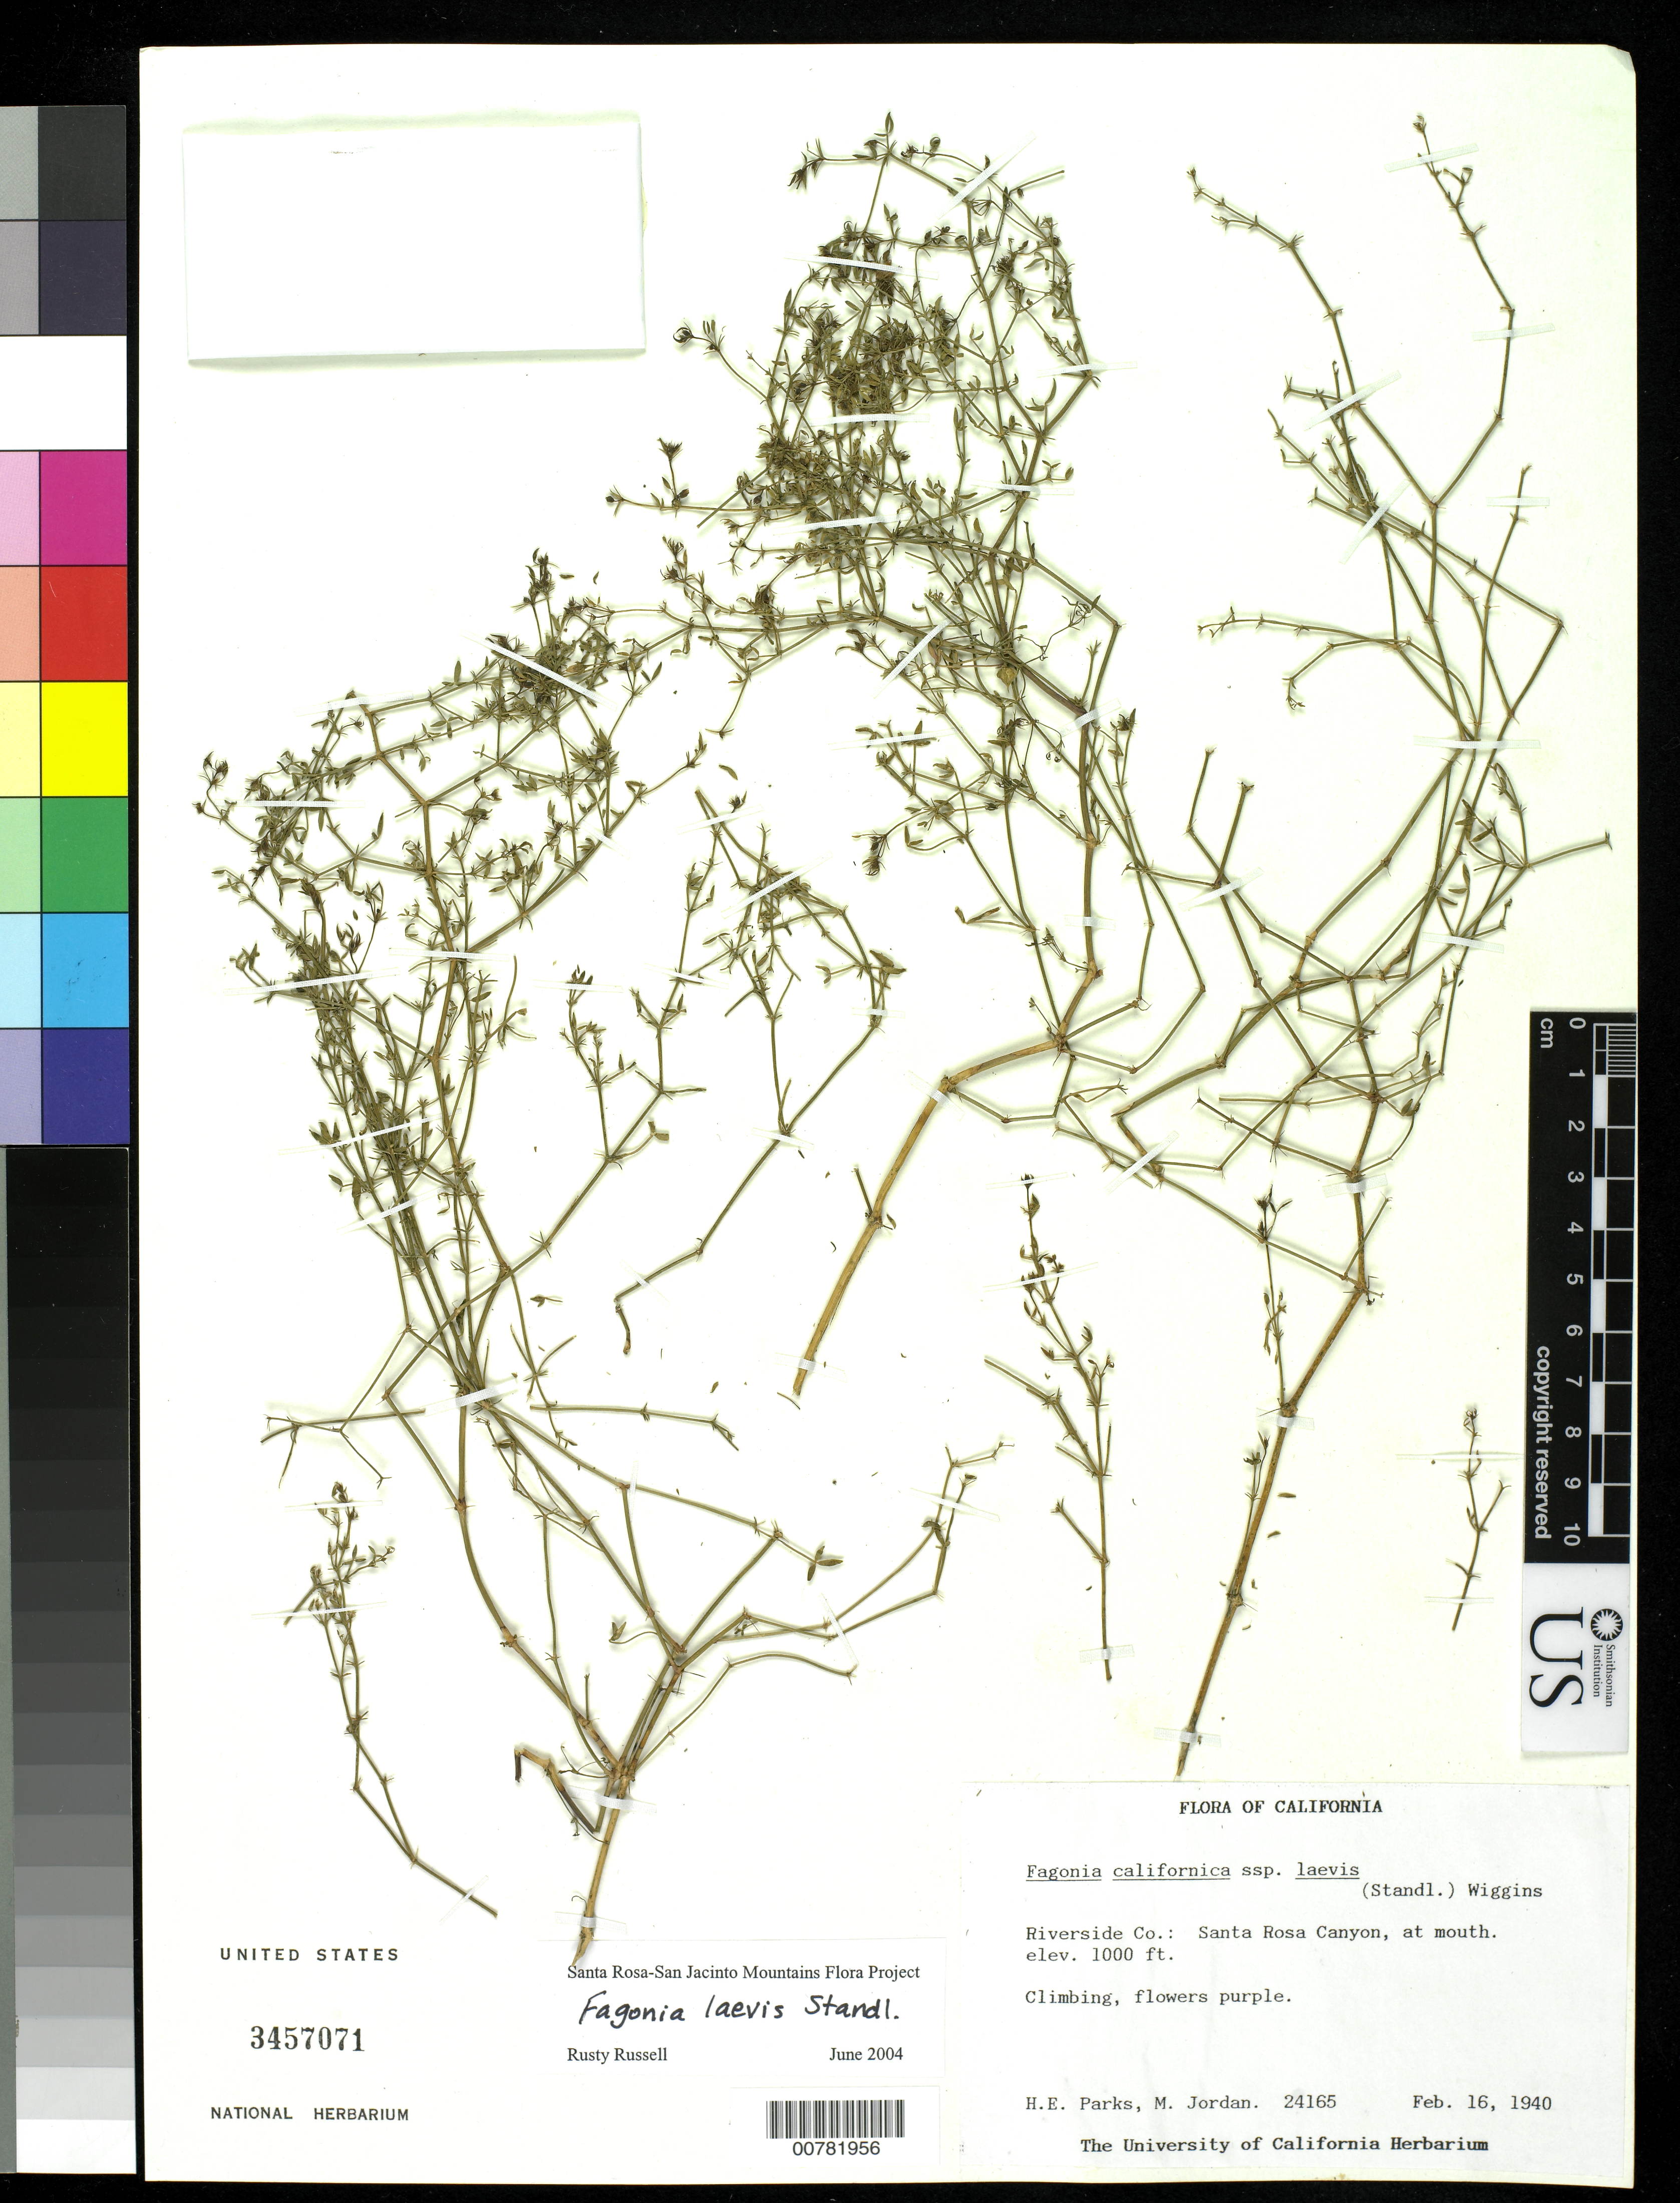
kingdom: Plantae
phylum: Tracheophyta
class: Magnoliopsida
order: Zygophyllales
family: Zygophyllaceae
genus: Fagonia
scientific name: Fagonia laevis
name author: Standl.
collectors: H. E. Parks & M. Jordan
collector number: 24165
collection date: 1940-02-16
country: United States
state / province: California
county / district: Riverside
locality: Riverside Co.: Santa Rosa Canyon, at mouth.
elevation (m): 305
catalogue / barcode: US 3457071